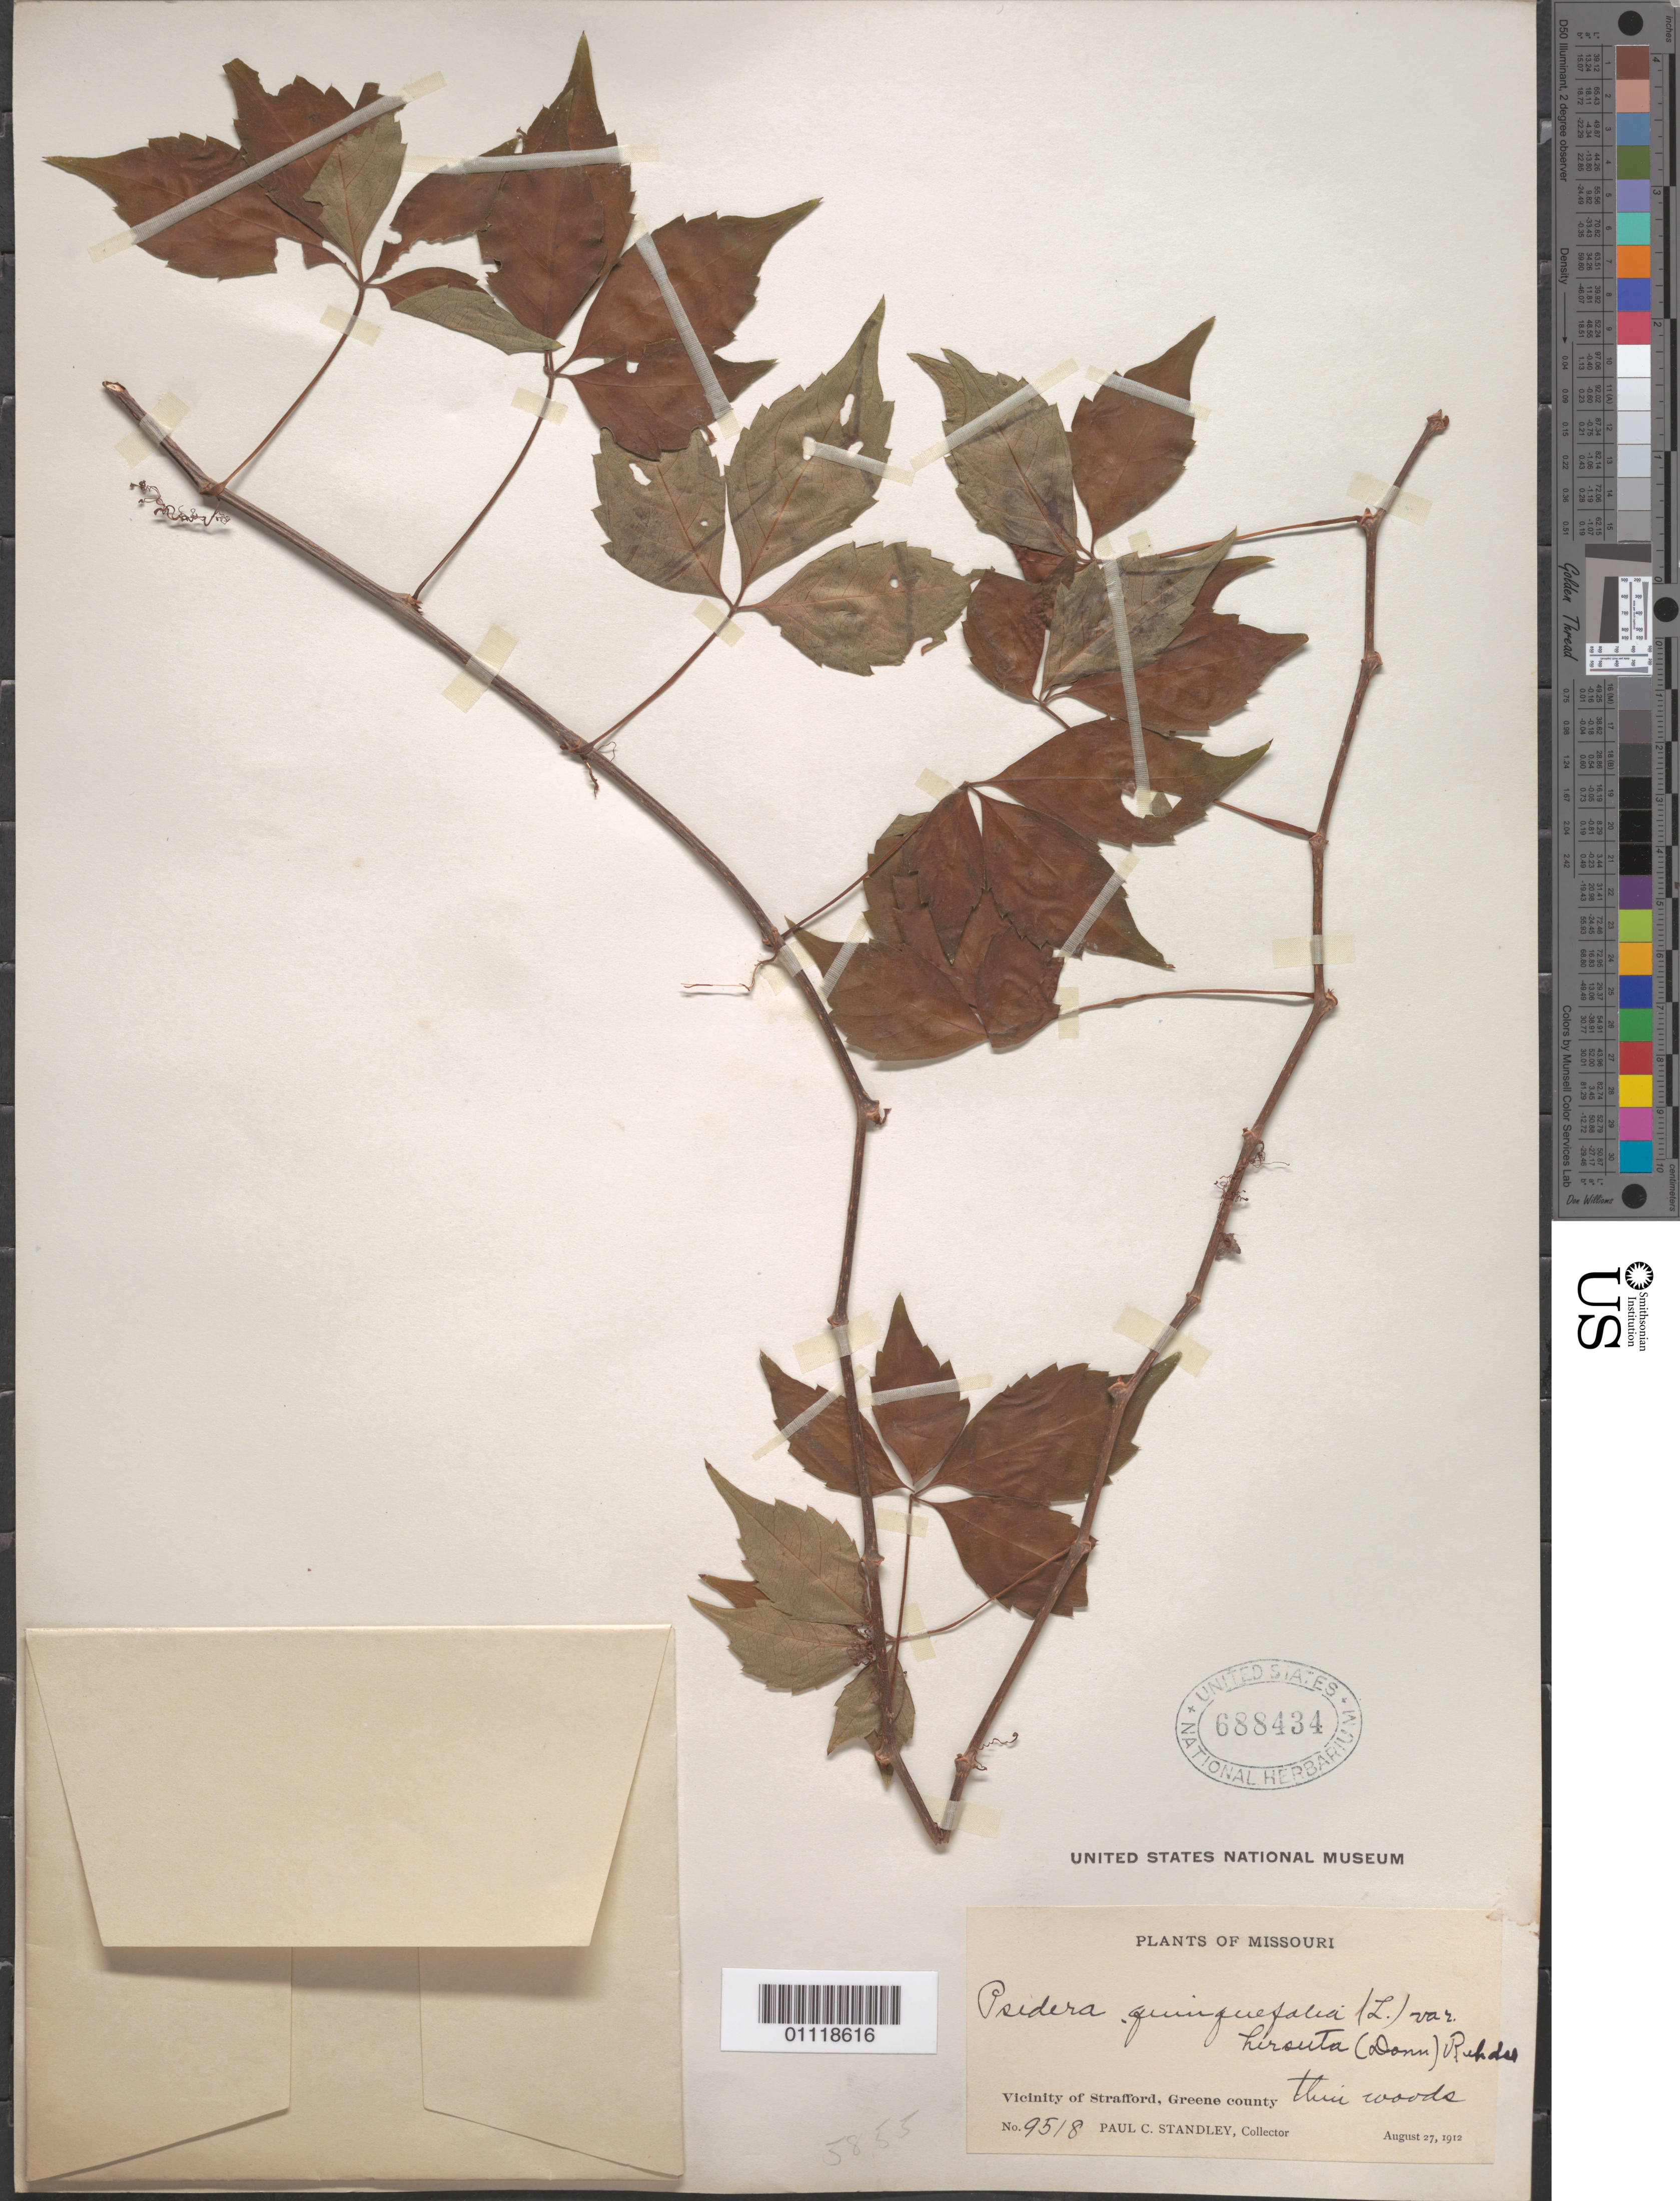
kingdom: Plantae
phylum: Tracheophyta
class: Magnoliopsida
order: Vitales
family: Vitaceae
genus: Parthenocissus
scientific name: Parthenocissus quinquefolia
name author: (L.) Planch.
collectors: P. C. Standley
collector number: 9518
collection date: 1912-08-27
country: United States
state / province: Missouri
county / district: Greene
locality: Vicinity of Strafford.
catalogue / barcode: US 688434